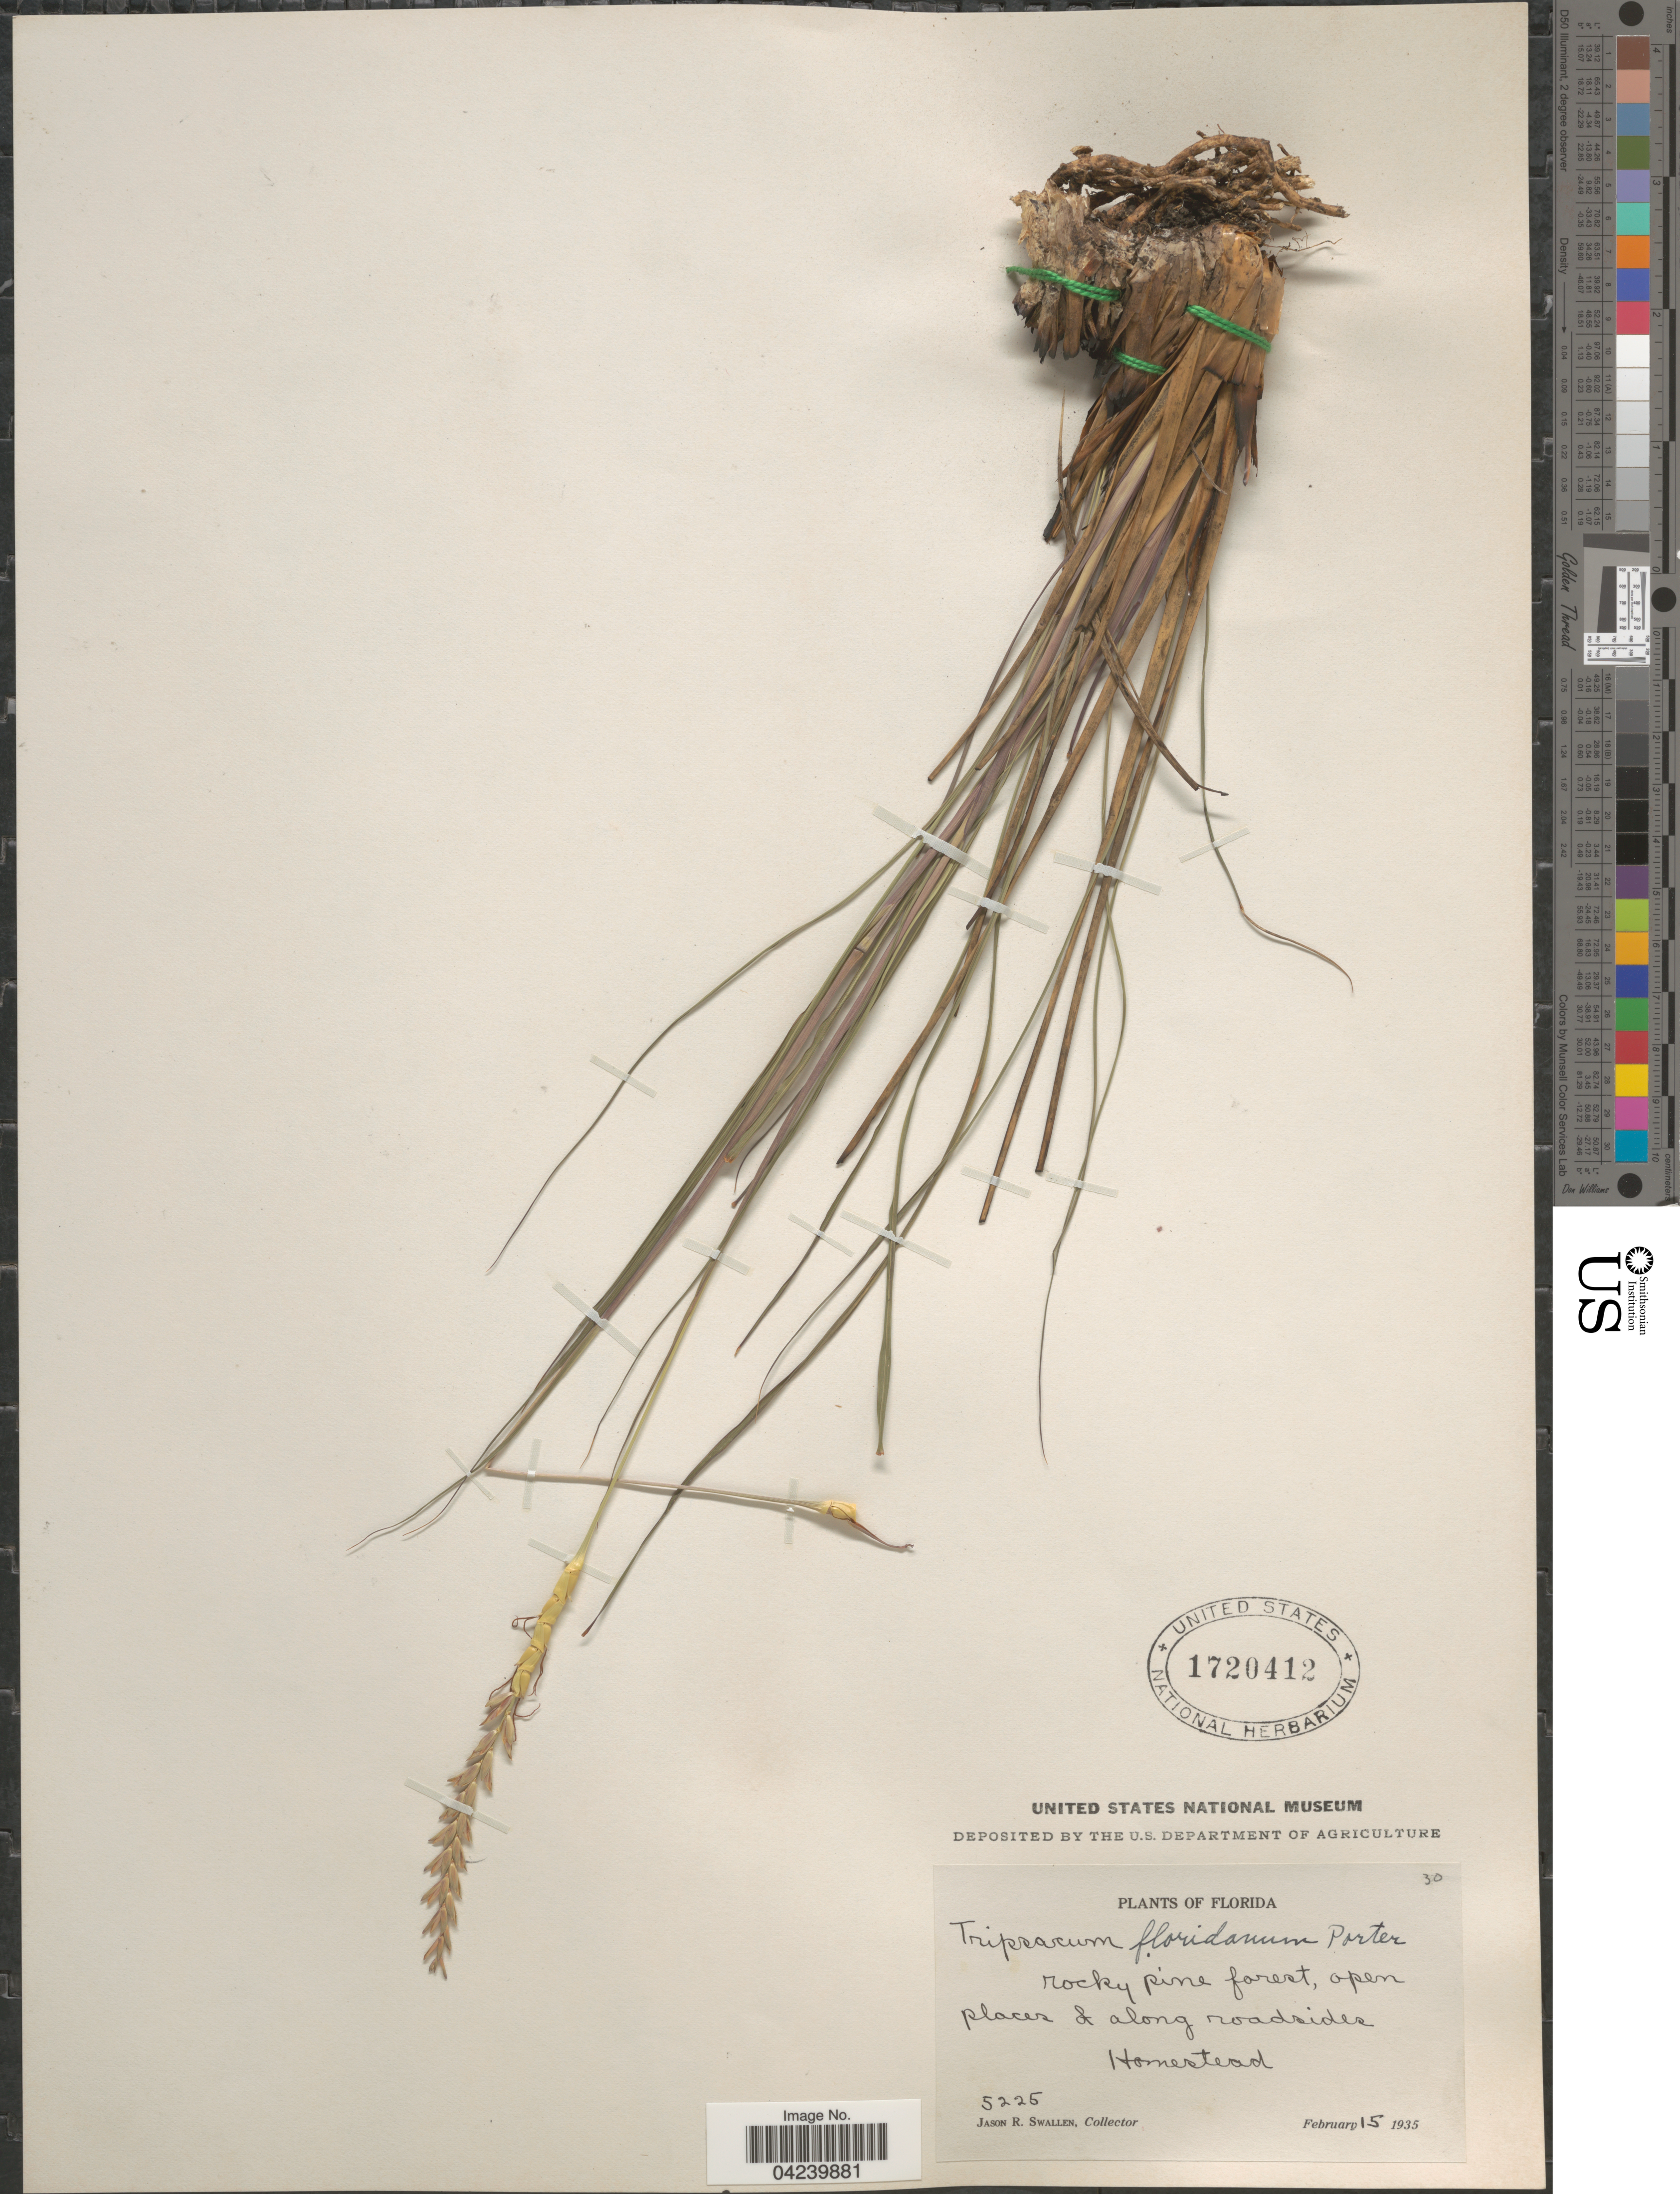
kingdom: Plantae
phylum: Tracheophyta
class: Liliopsida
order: Poales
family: Poaceae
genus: Tripsacum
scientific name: Tripsacum dactyloides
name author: (L.) L.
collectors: J. R. Swallen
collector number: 5225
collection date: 1935-02-15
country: United States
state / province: Florida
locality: Rocky pine forest, open places & along roadsides Homestead.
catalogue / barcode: US 1720412